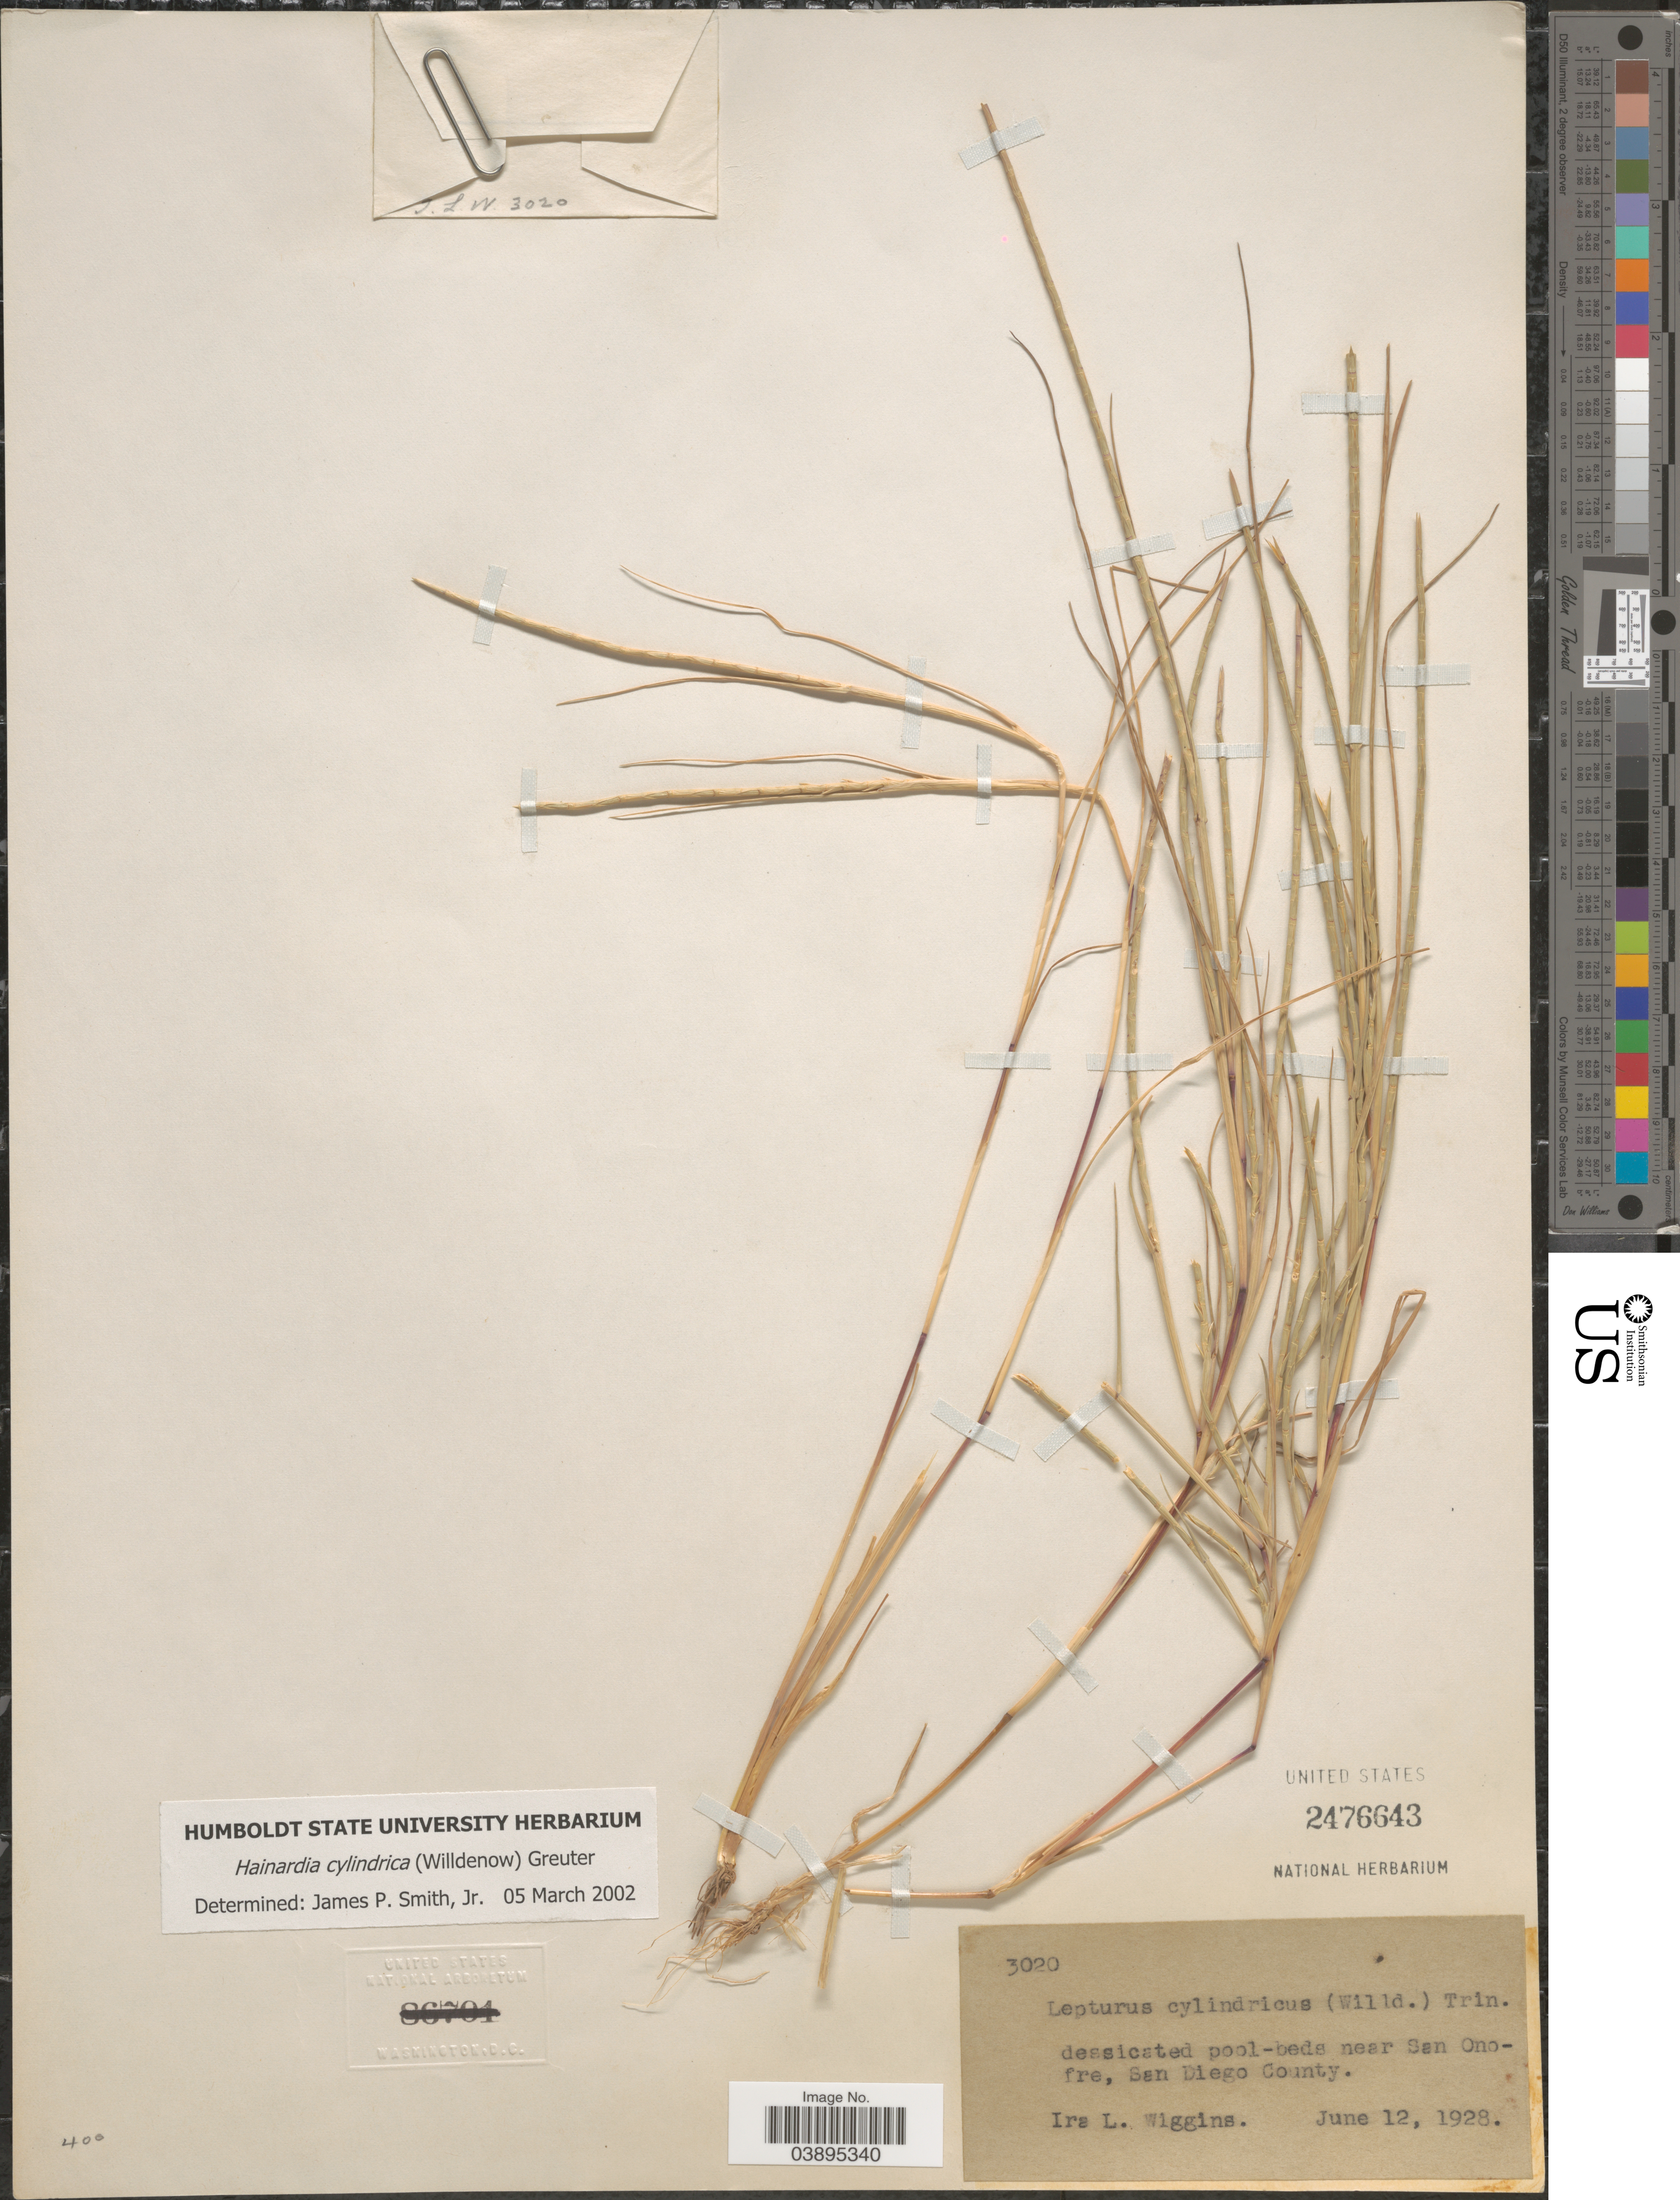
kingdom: Plantae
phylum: Tracheophyta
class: Liliopsida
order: Poales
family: Poaceae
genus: Hainardia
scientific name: Hainardia cylindrica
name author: (Willd.) Greuter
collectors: I. L. Wiggins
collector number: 3020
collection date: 1928-06-12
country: United States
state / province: California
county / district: San Diego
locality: Near San Onofre, San Diego County.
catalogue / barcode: US 2476643